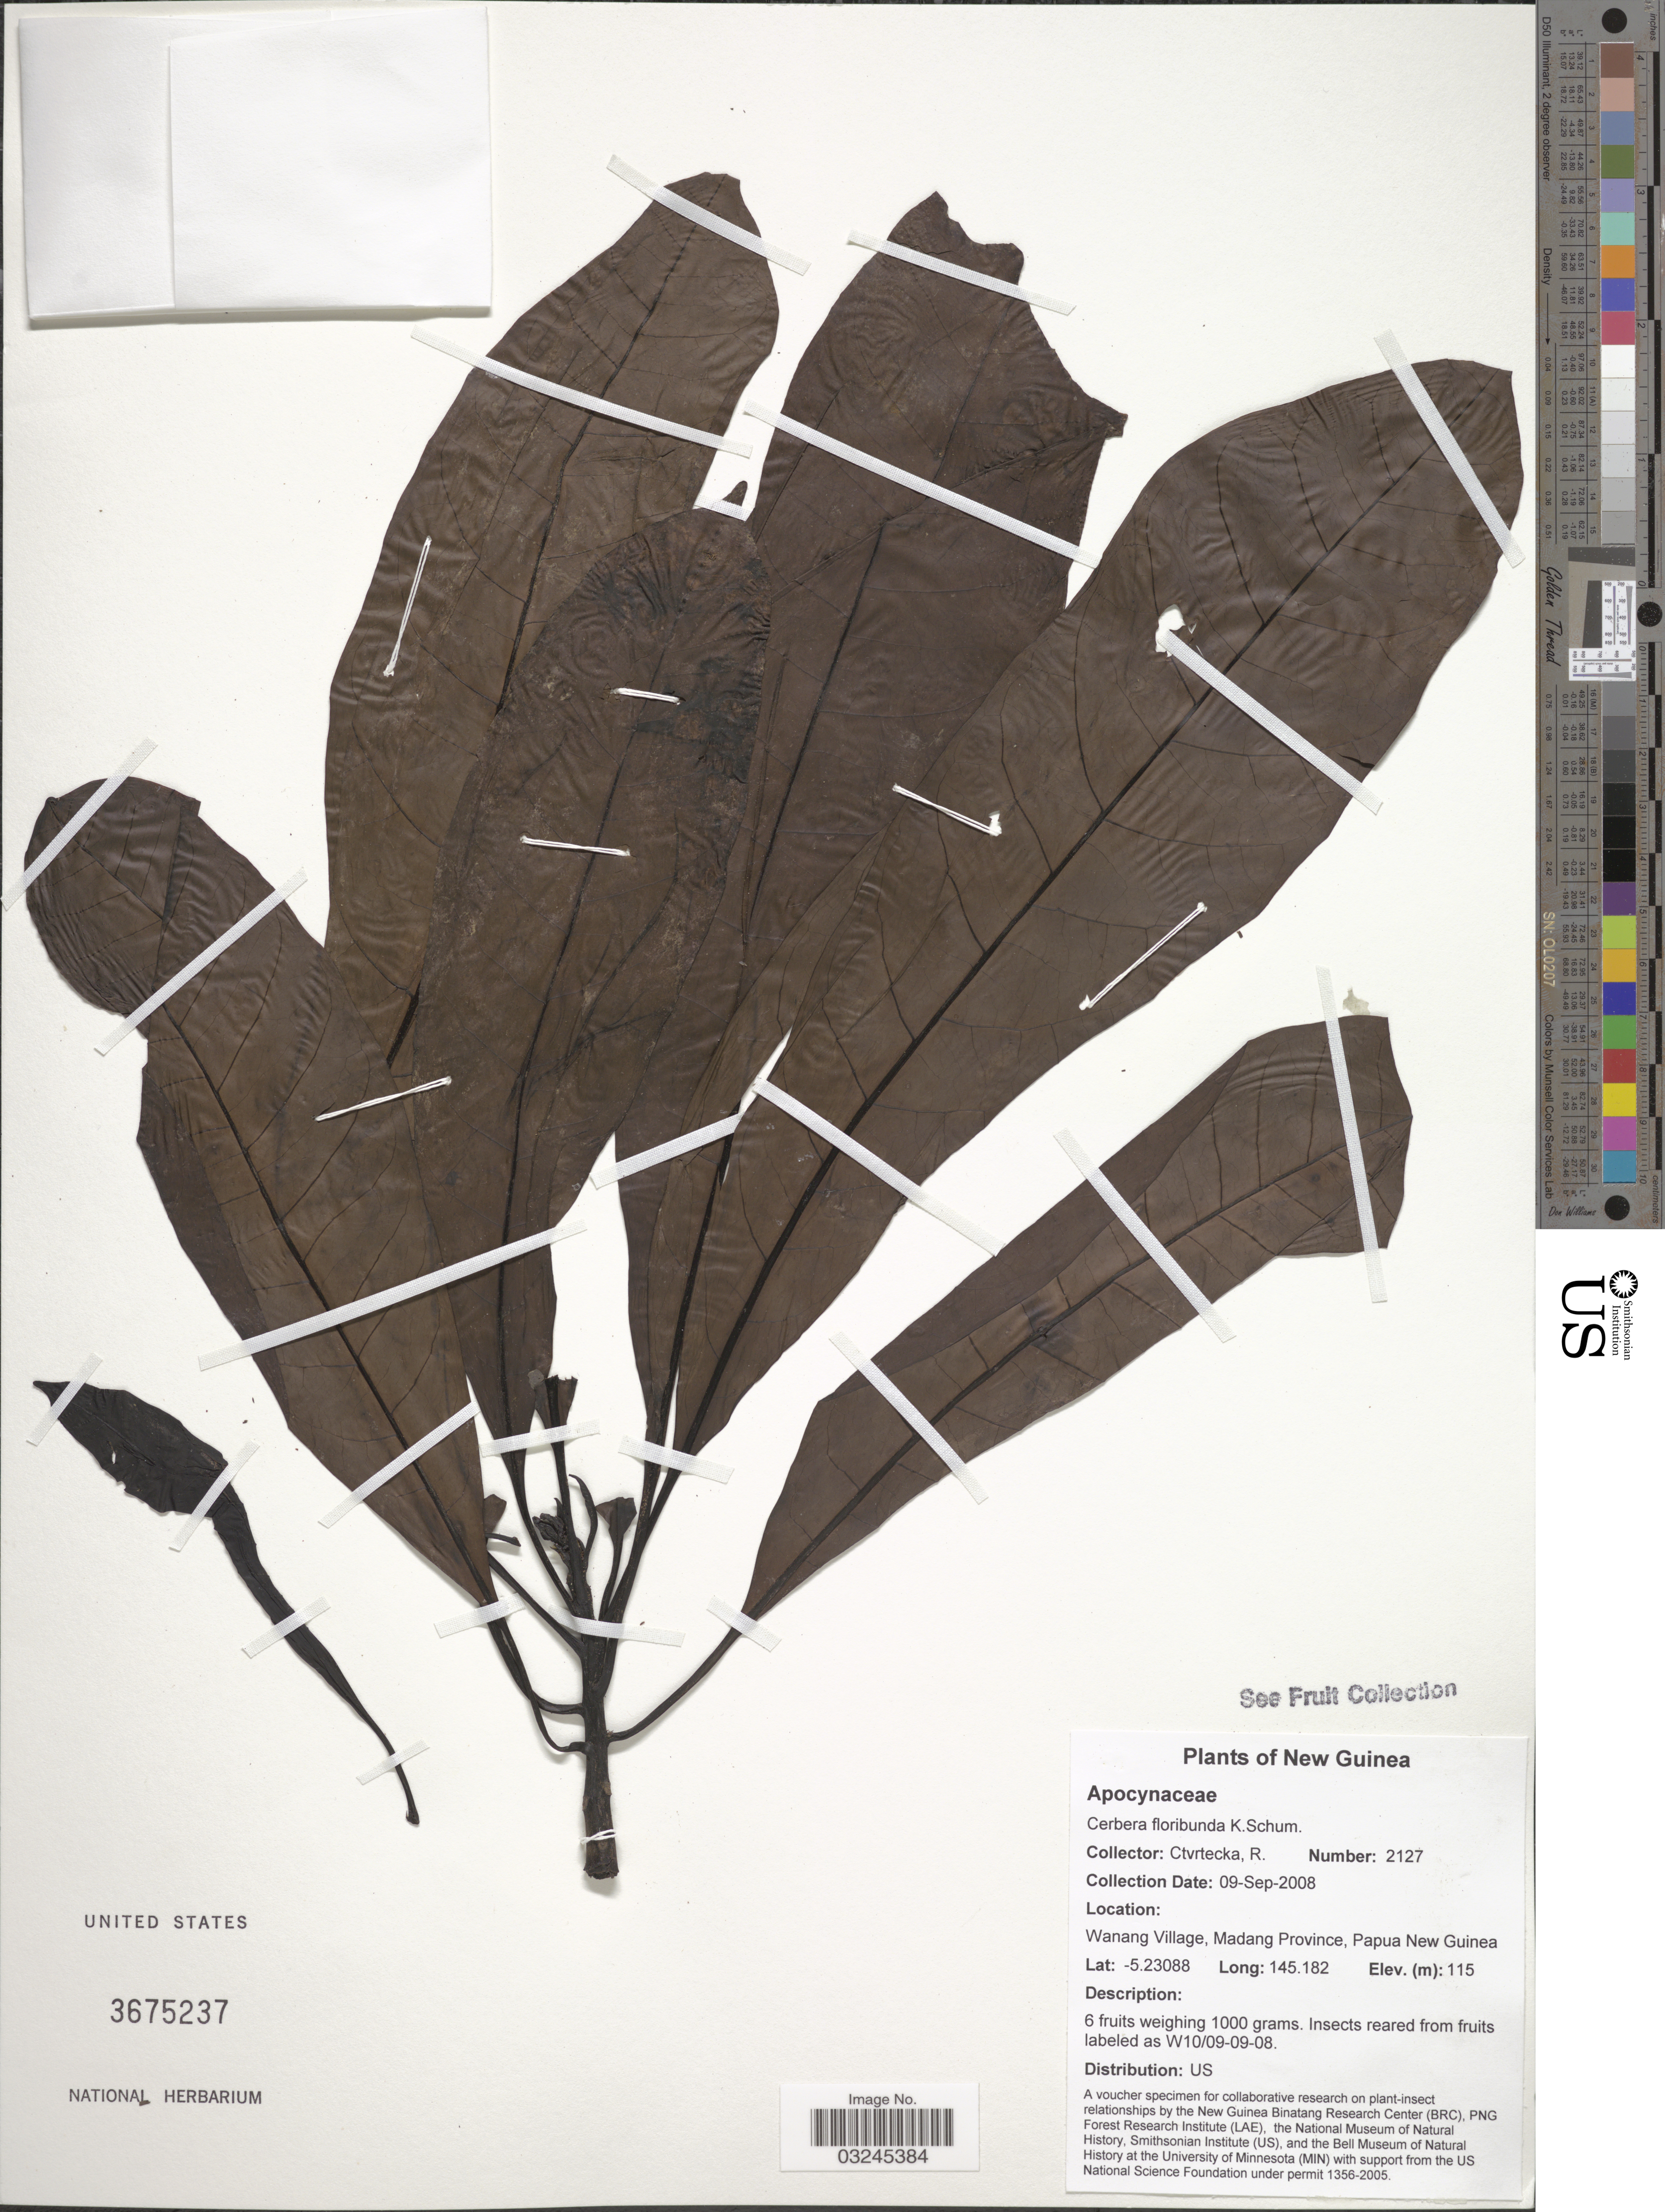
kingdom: Plantae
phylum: Tracheophyta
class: Magnoliopsida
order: Gentianales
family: Apocynaceae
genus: Cerbera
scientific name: Cerbera floribunda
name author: K. Schum.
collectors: R. Ctvrtecka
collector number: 2127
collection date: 2008-09-09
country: Papua New Guinea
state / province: Madang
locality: New Guinea. Wanang Village.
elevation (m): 115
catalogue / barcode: US 3675237